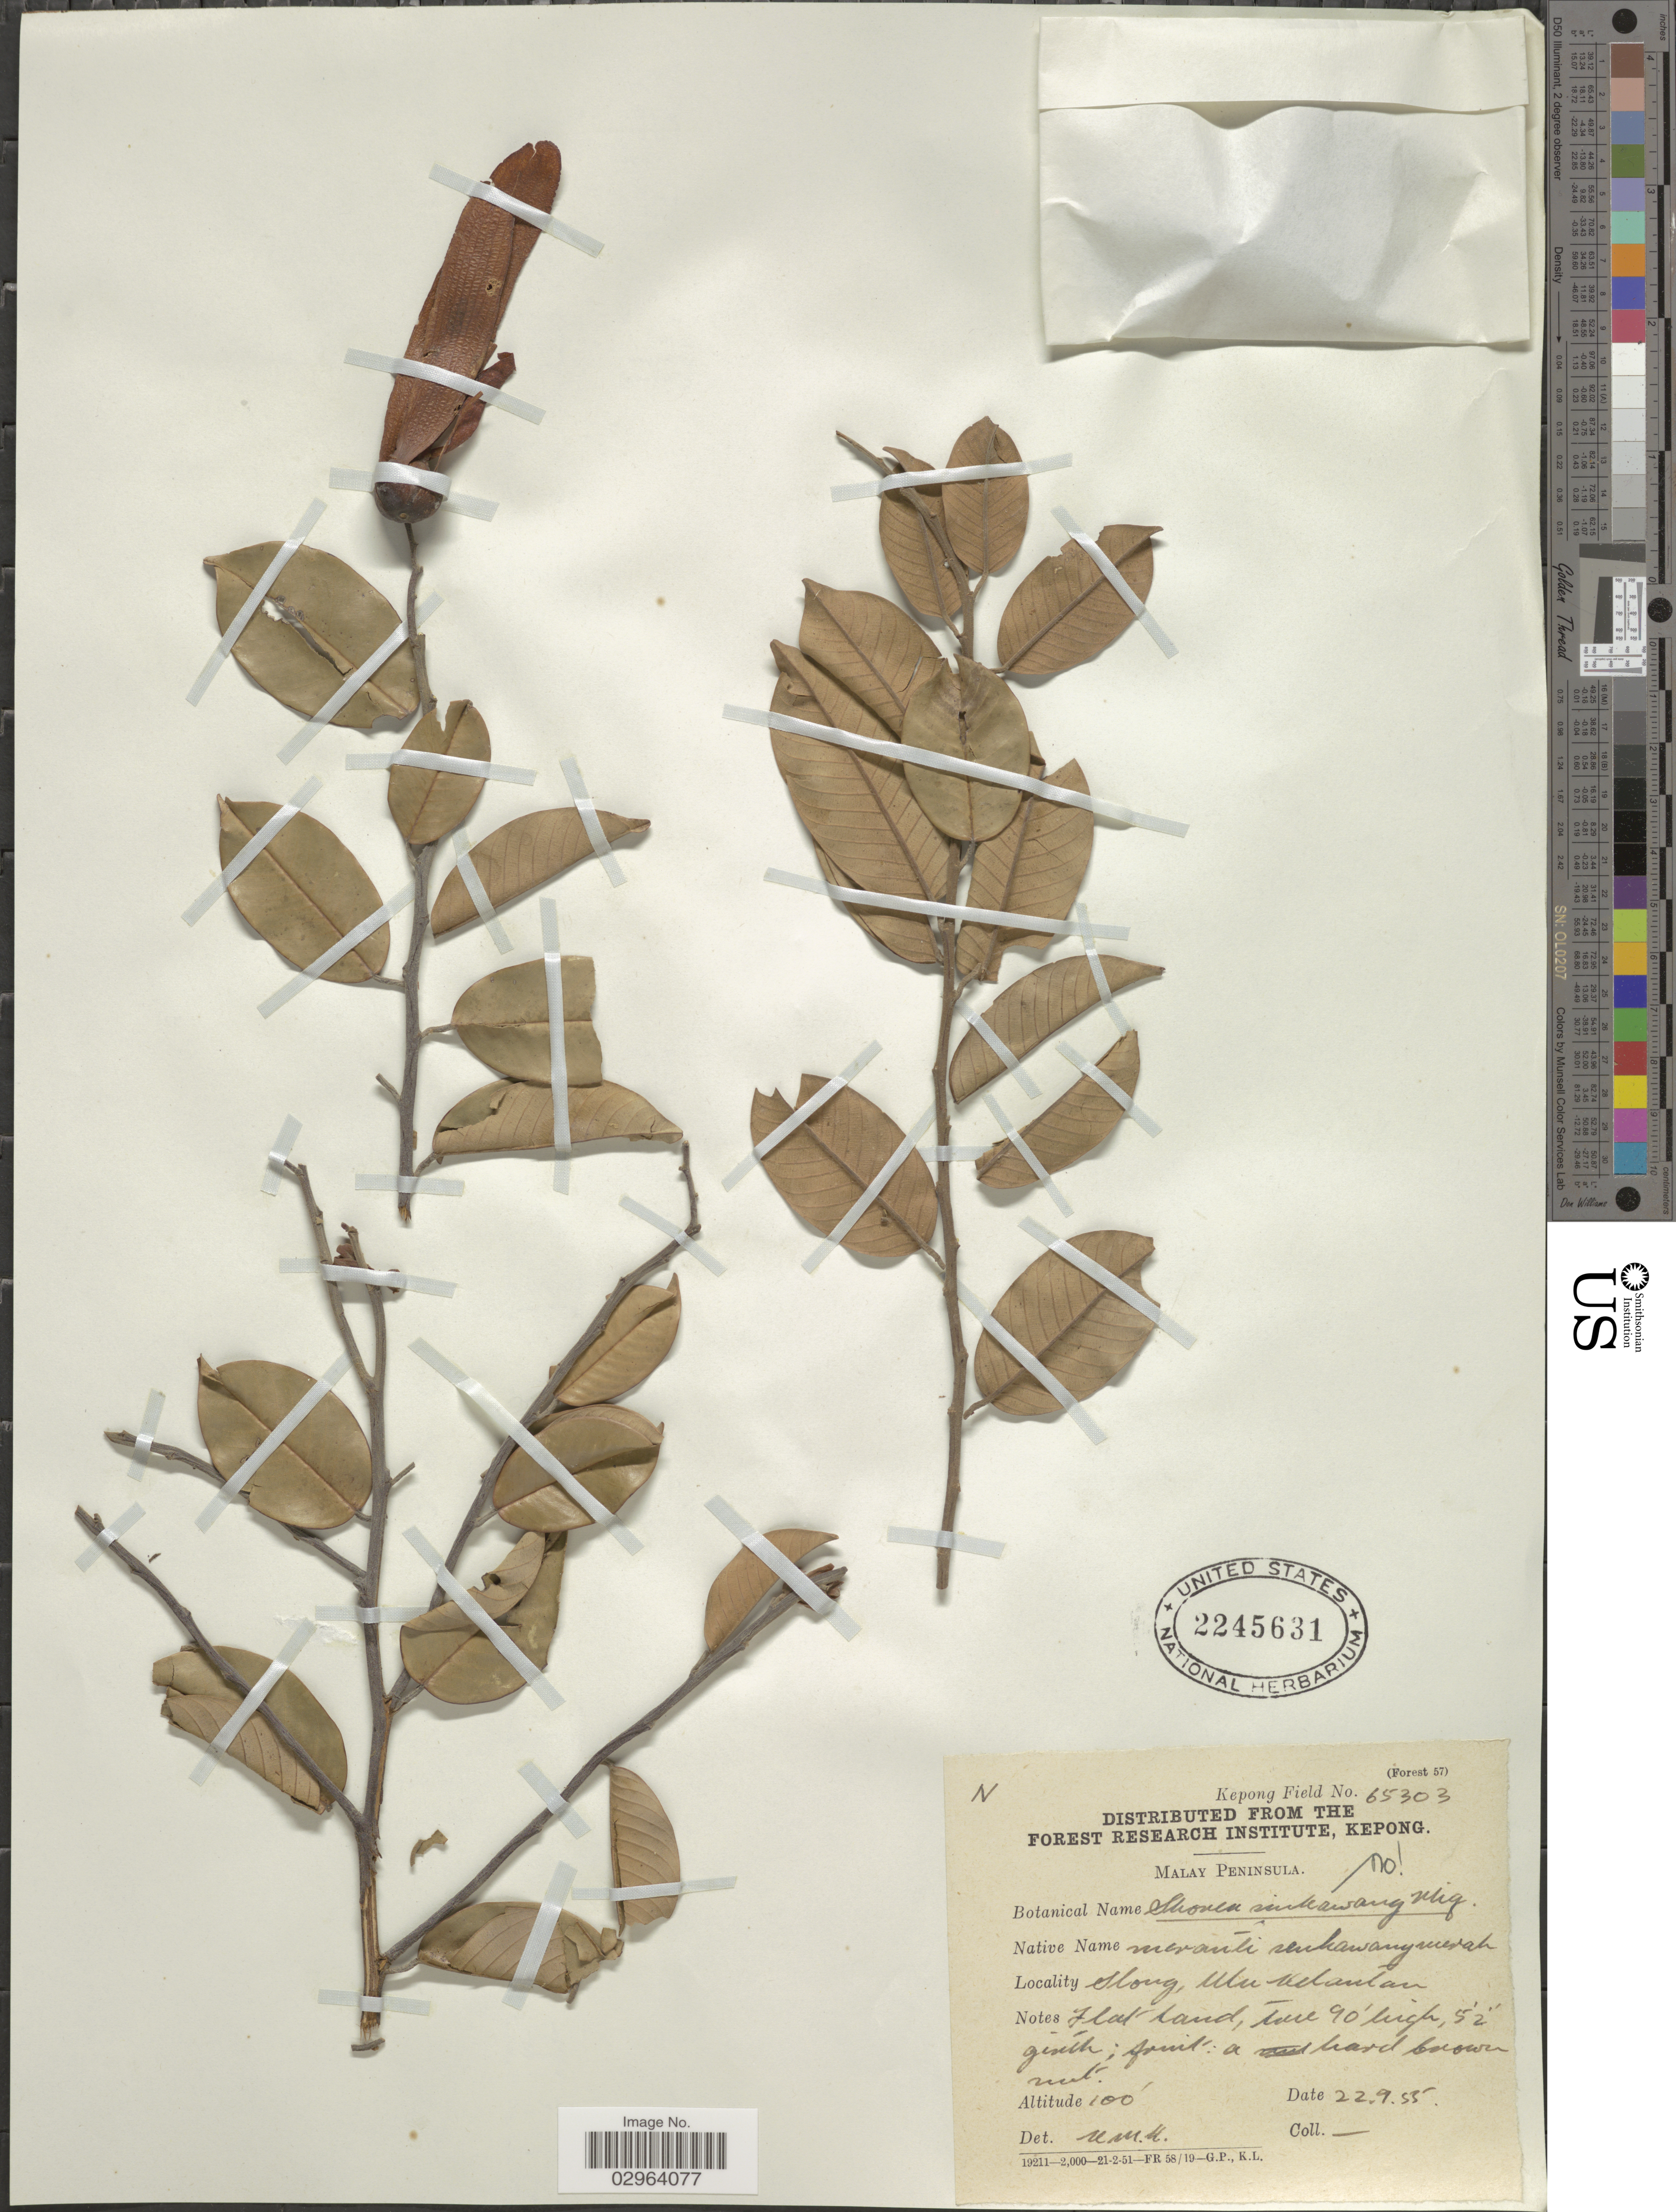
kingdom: Plantae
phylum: Tracheophyta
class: Magnoliopsida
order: Malvales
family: Dipterocarpaceae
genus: Shorea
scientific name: Shorea sp.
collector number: Kepong Field 65303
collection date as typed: Transcribed d/m/y: 22/9/55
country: Malaysia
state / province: Kelantan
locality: Malay Peninsula. Ilong, Ulu. [interpreted]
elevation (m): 30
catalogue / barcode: US 2245631